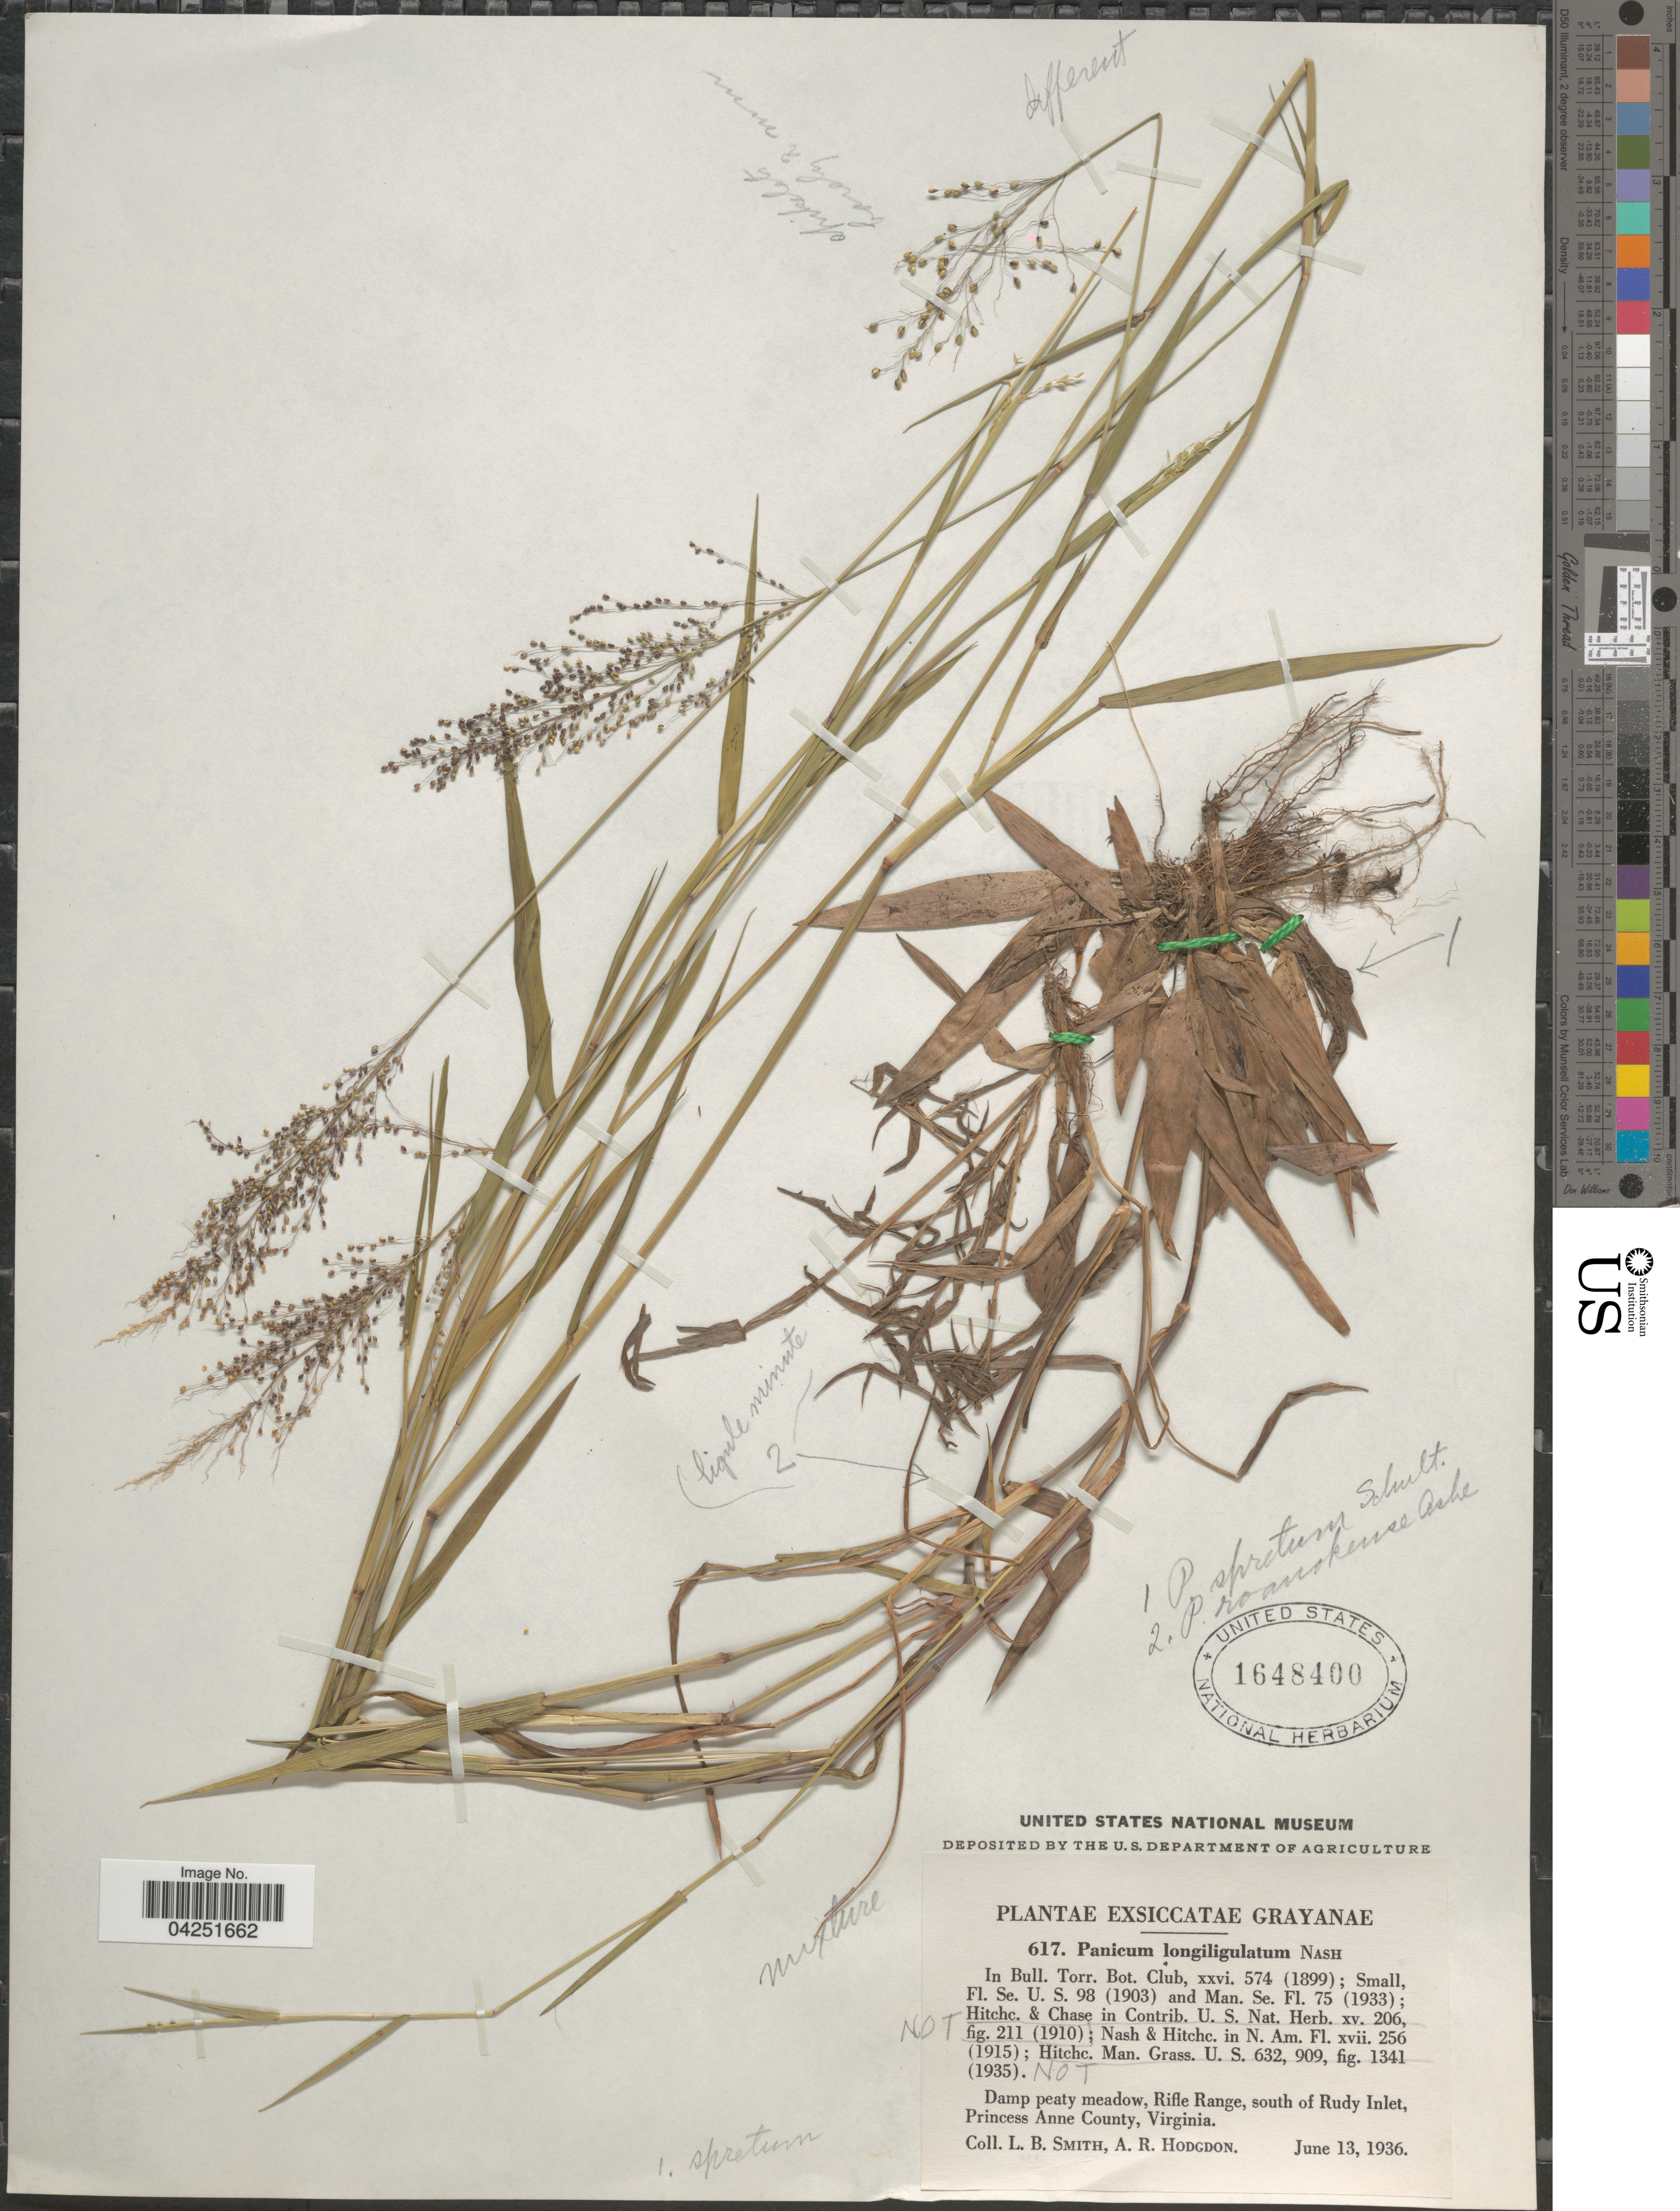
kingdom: Plantae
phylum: Tracheophyta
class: Liliopsida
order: Poales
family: Poaceae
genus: Dichanthelium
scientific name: Dichanthelium acuminatum var. densiflorum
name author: (Rand & Redfield) Gould & C.A. Clark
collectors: L. Smith & A. R. Hodgdon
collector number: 617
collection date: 1936-06-13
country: United States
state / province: Virginia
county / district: City of Virginia Beach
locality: Damp peaty meadow, Rifle Range, south of Rudy Inlet, Princess Anne County (=historic county name)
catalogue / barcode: US 1648400